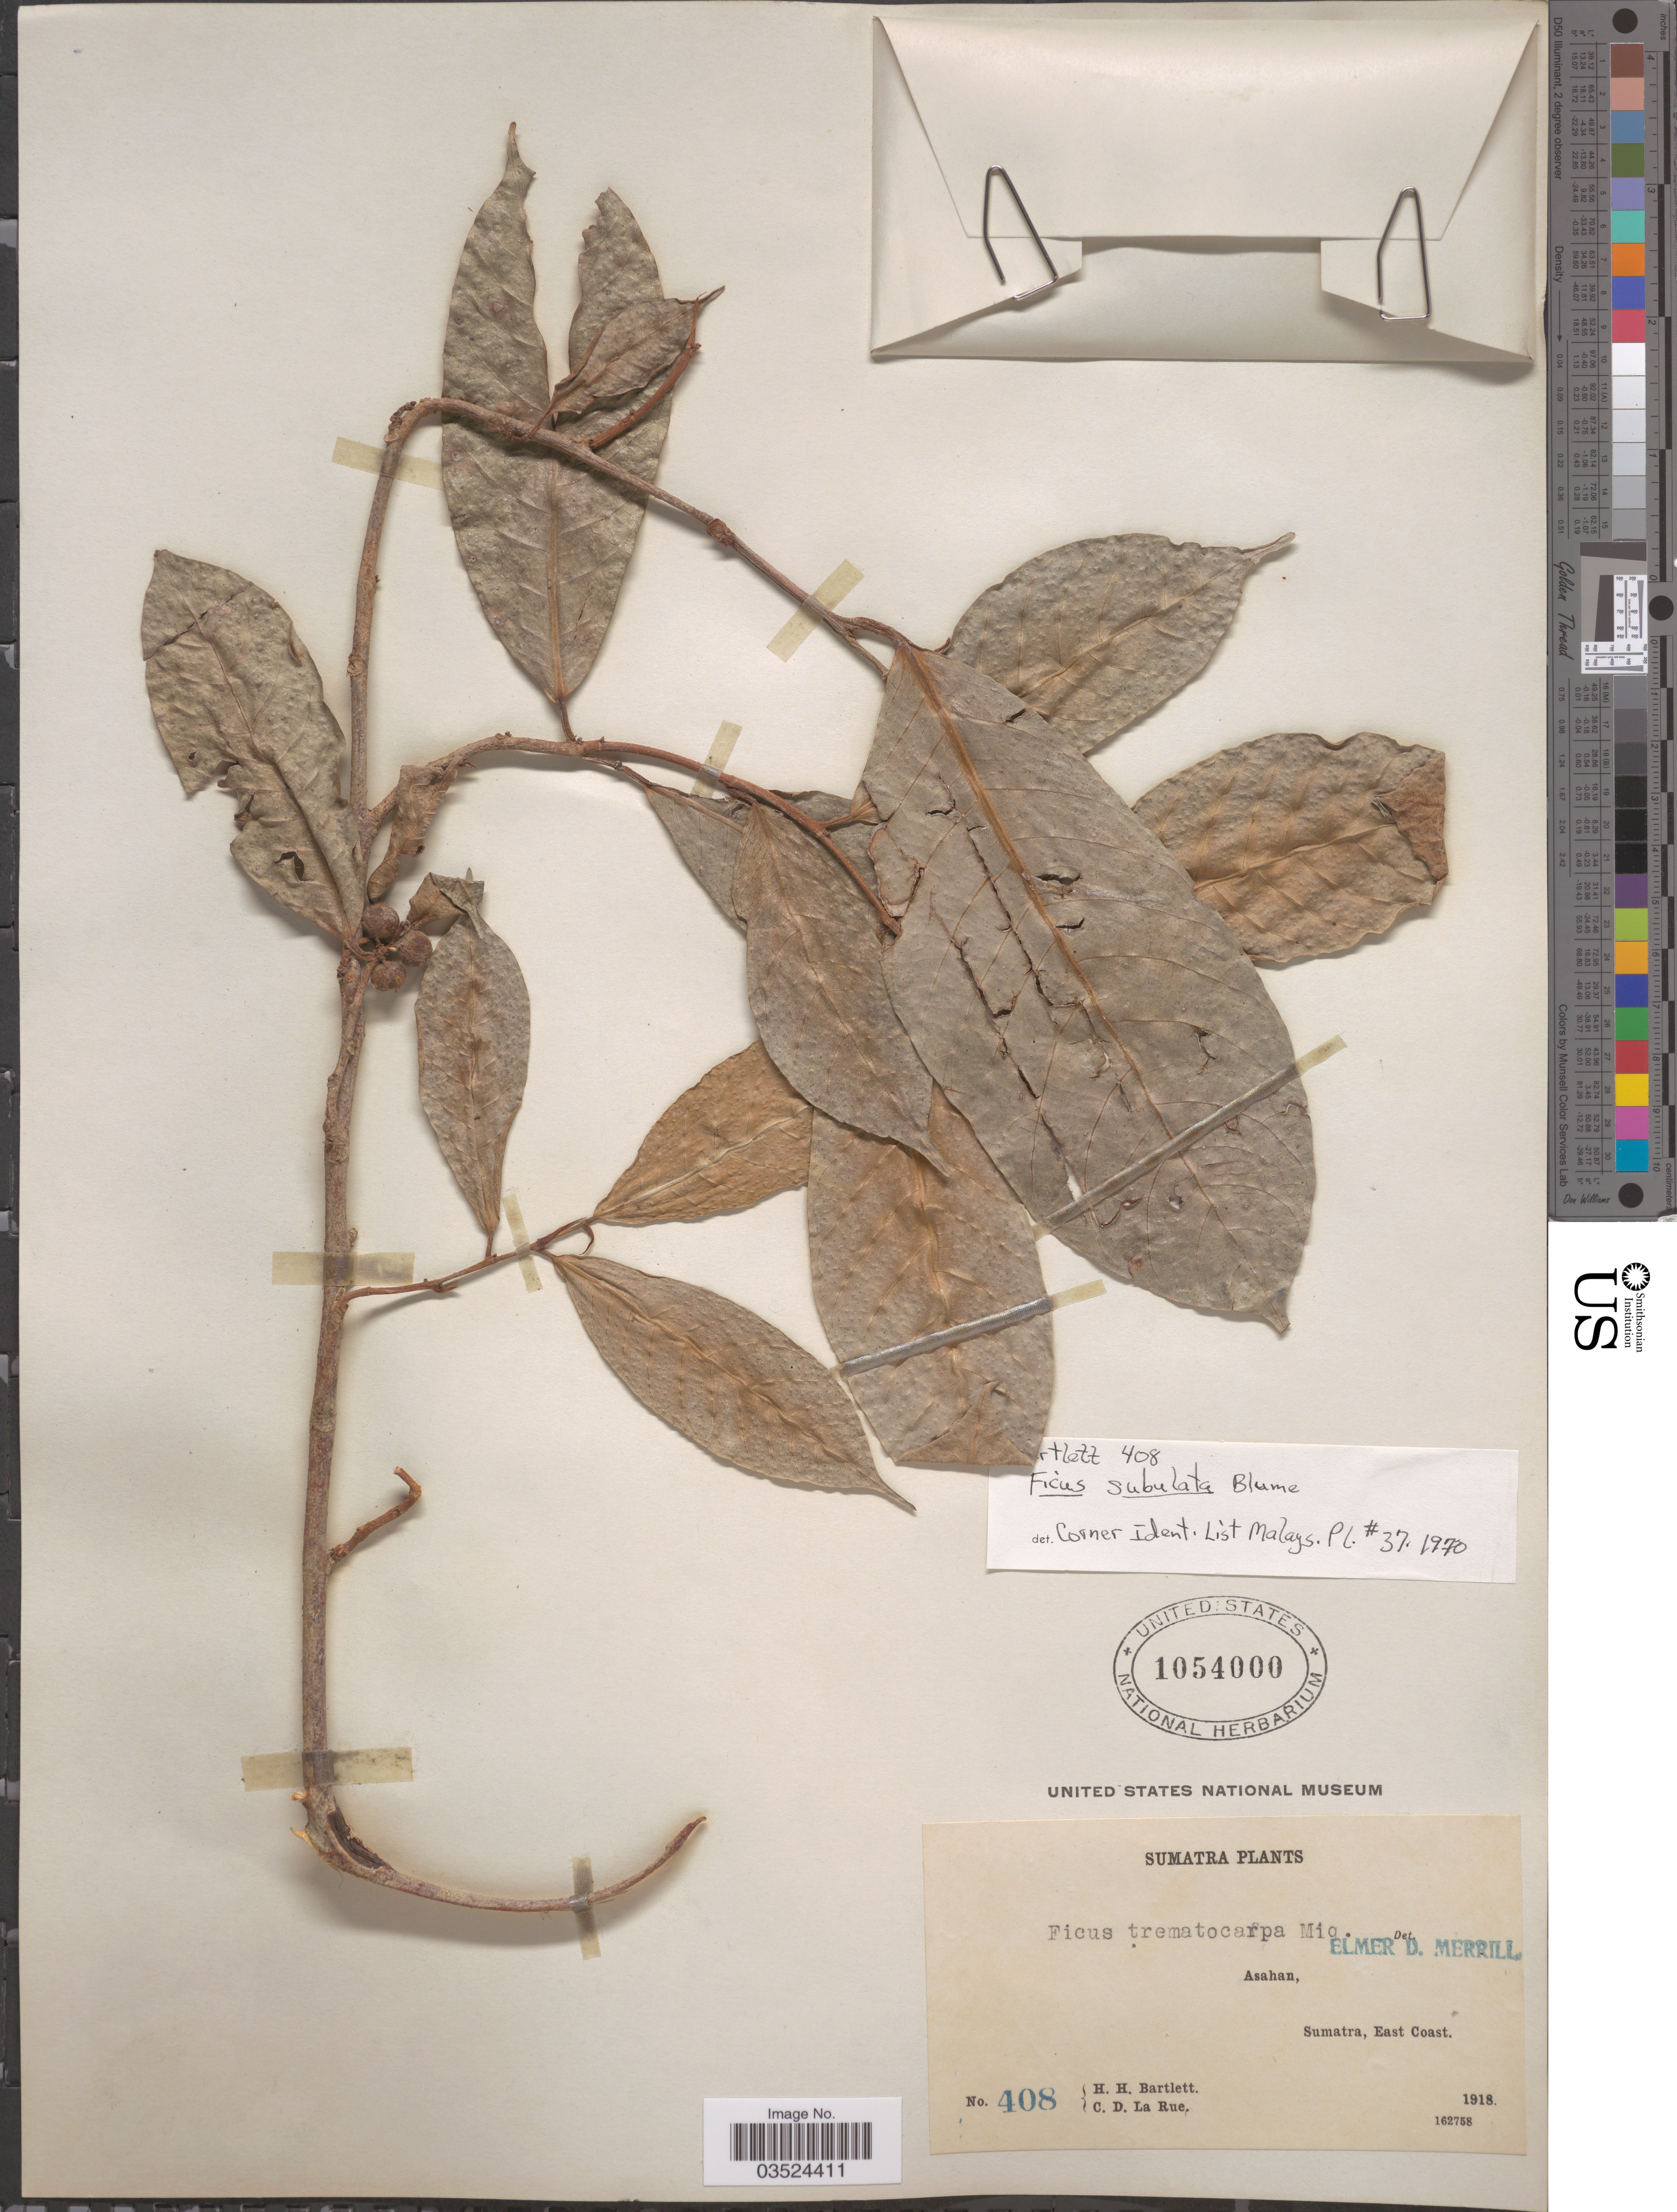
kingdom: Plantae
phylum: Tracheophyta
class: Magnoliopsida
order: Rosales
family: Moraceae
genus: Ficus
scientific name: Ficus subulata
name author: Blume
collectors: H. H. Bartlett & C. La Rue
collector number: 408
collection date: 1918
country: Indonesia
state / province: Sumatra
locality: Asahan, East Coast.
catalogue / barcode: US 1054000